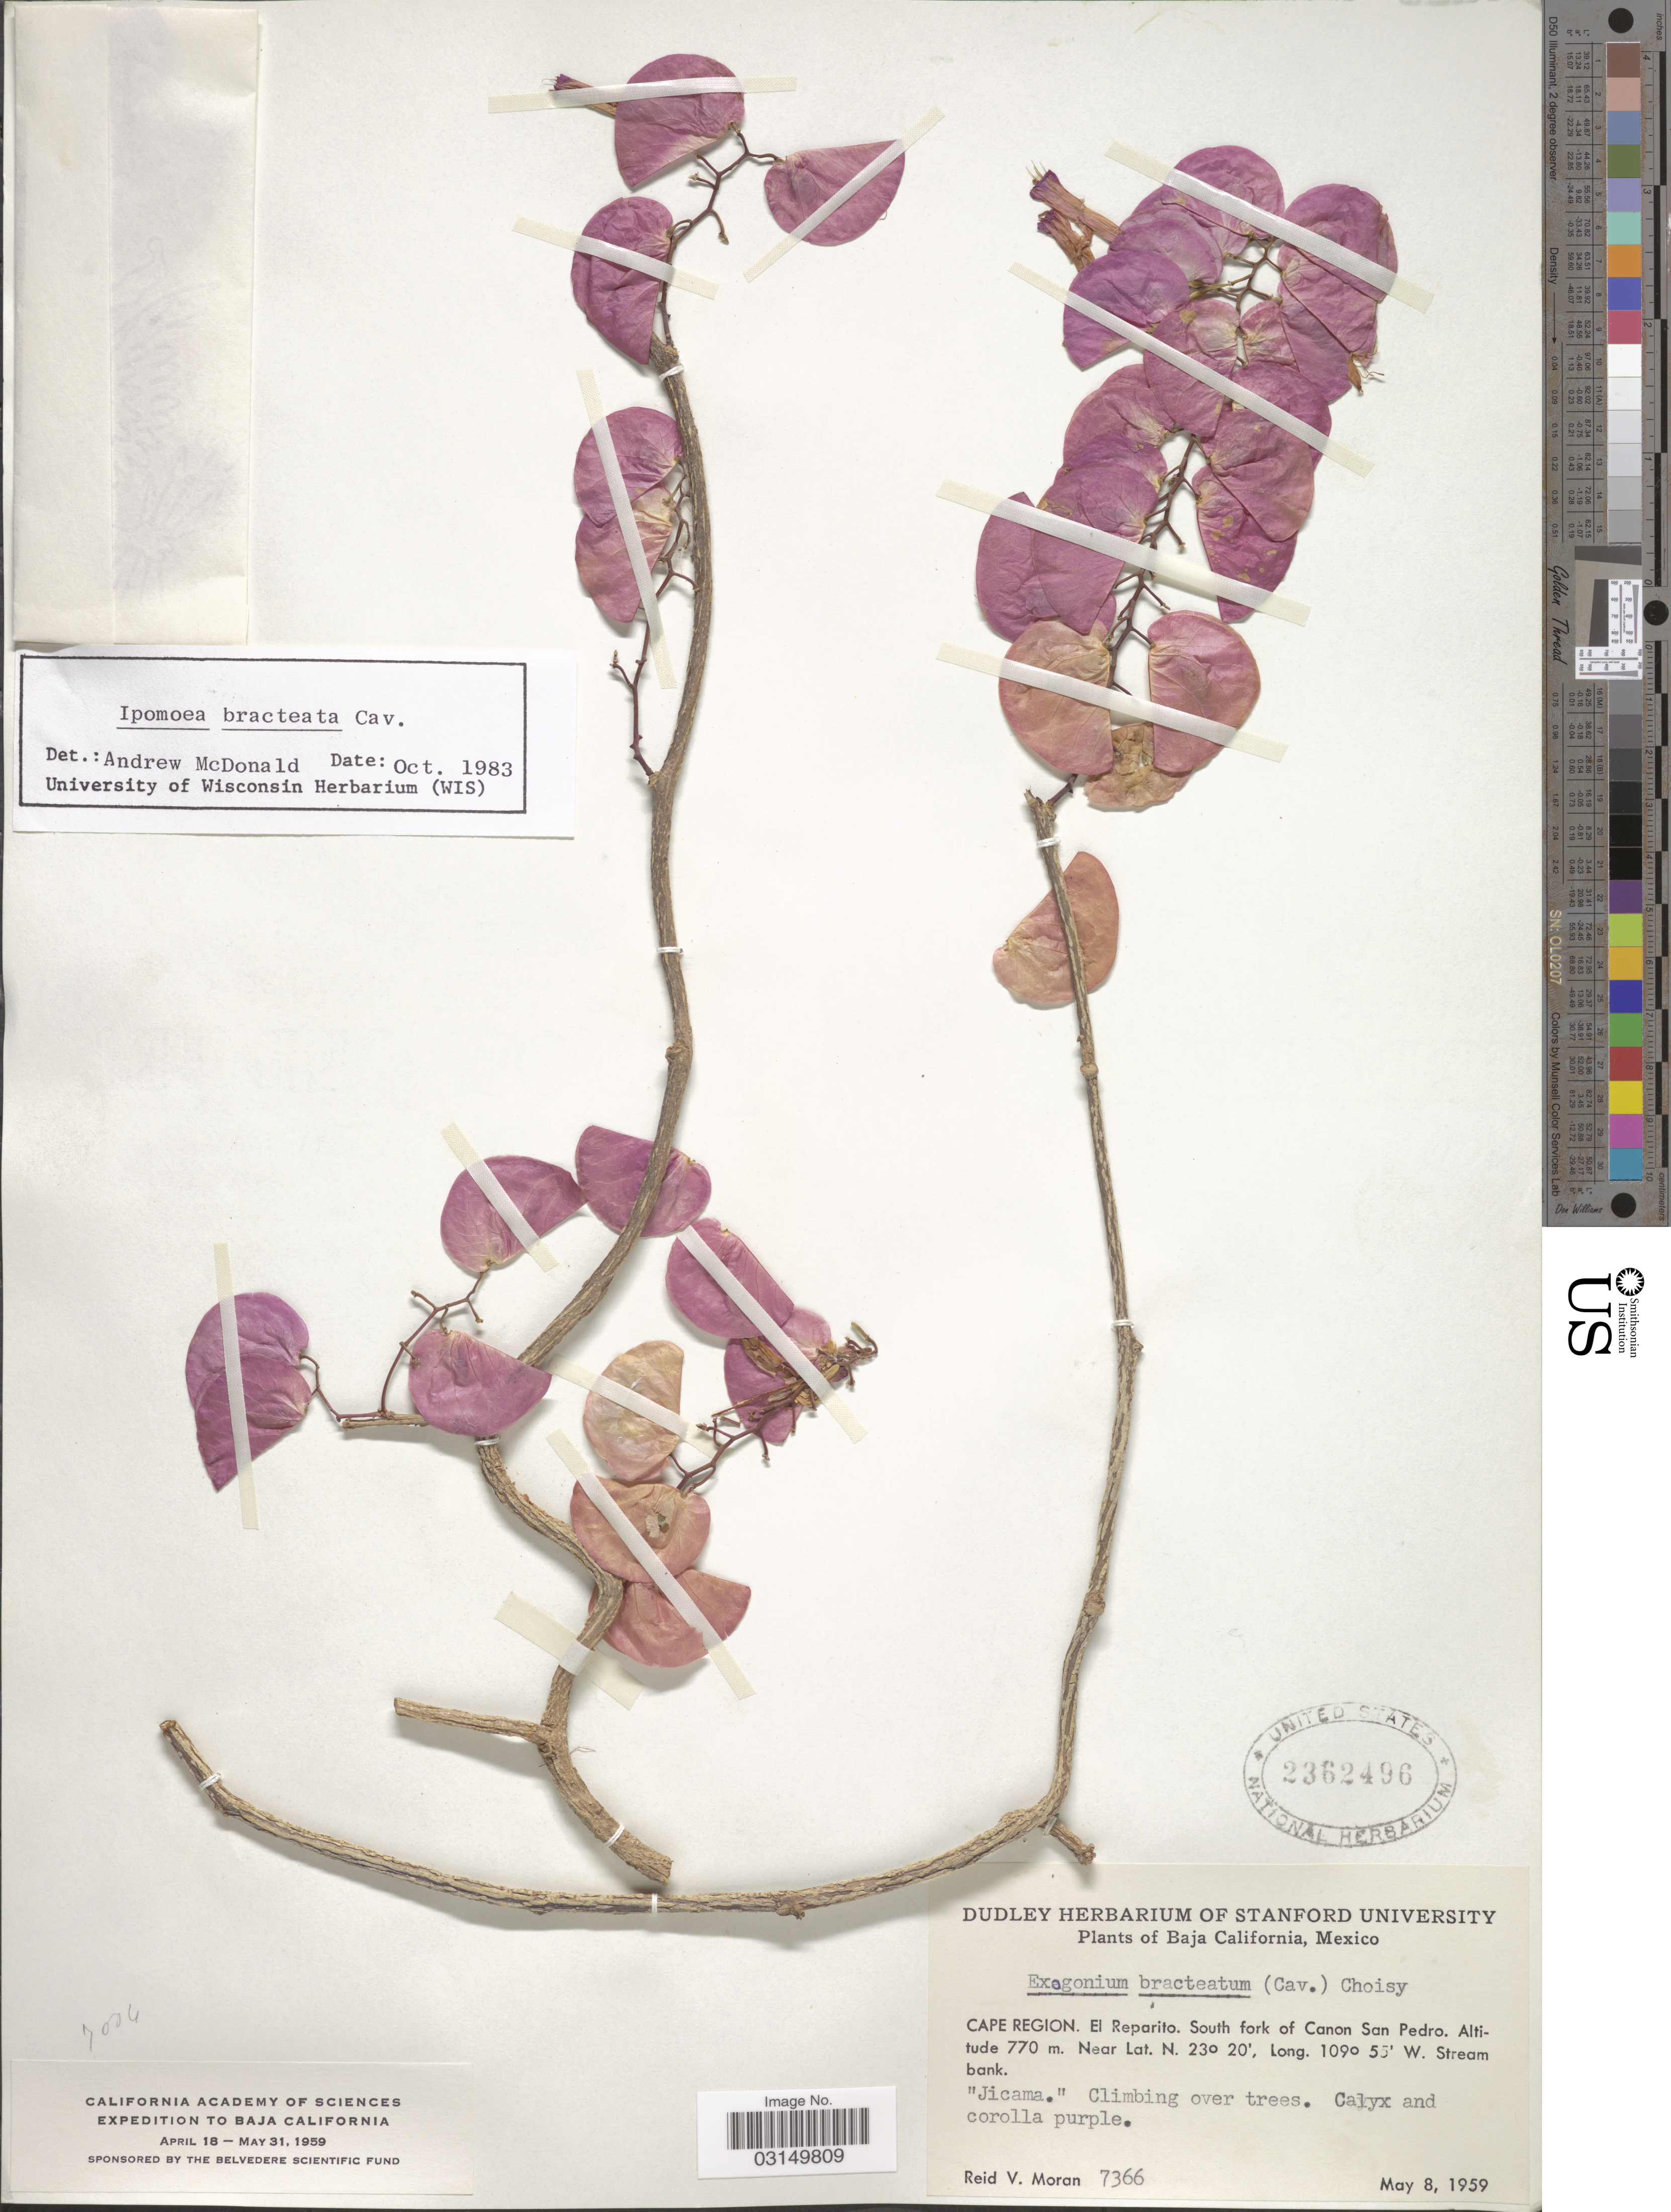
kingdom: Plantae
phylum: Tracheophyta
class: Magnoliopsida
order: Solanales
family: Convolvulaceae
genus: Ipomoea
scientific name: Ipomoea bracteata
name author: Cav.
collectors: R. V. Moran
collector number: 7366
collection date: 1959-05-08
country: Mexico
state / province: Baja California Sur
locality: Cape Region, El Reparito, South fork of Canon San Pedro.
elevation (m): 770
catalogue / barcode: US 2362496